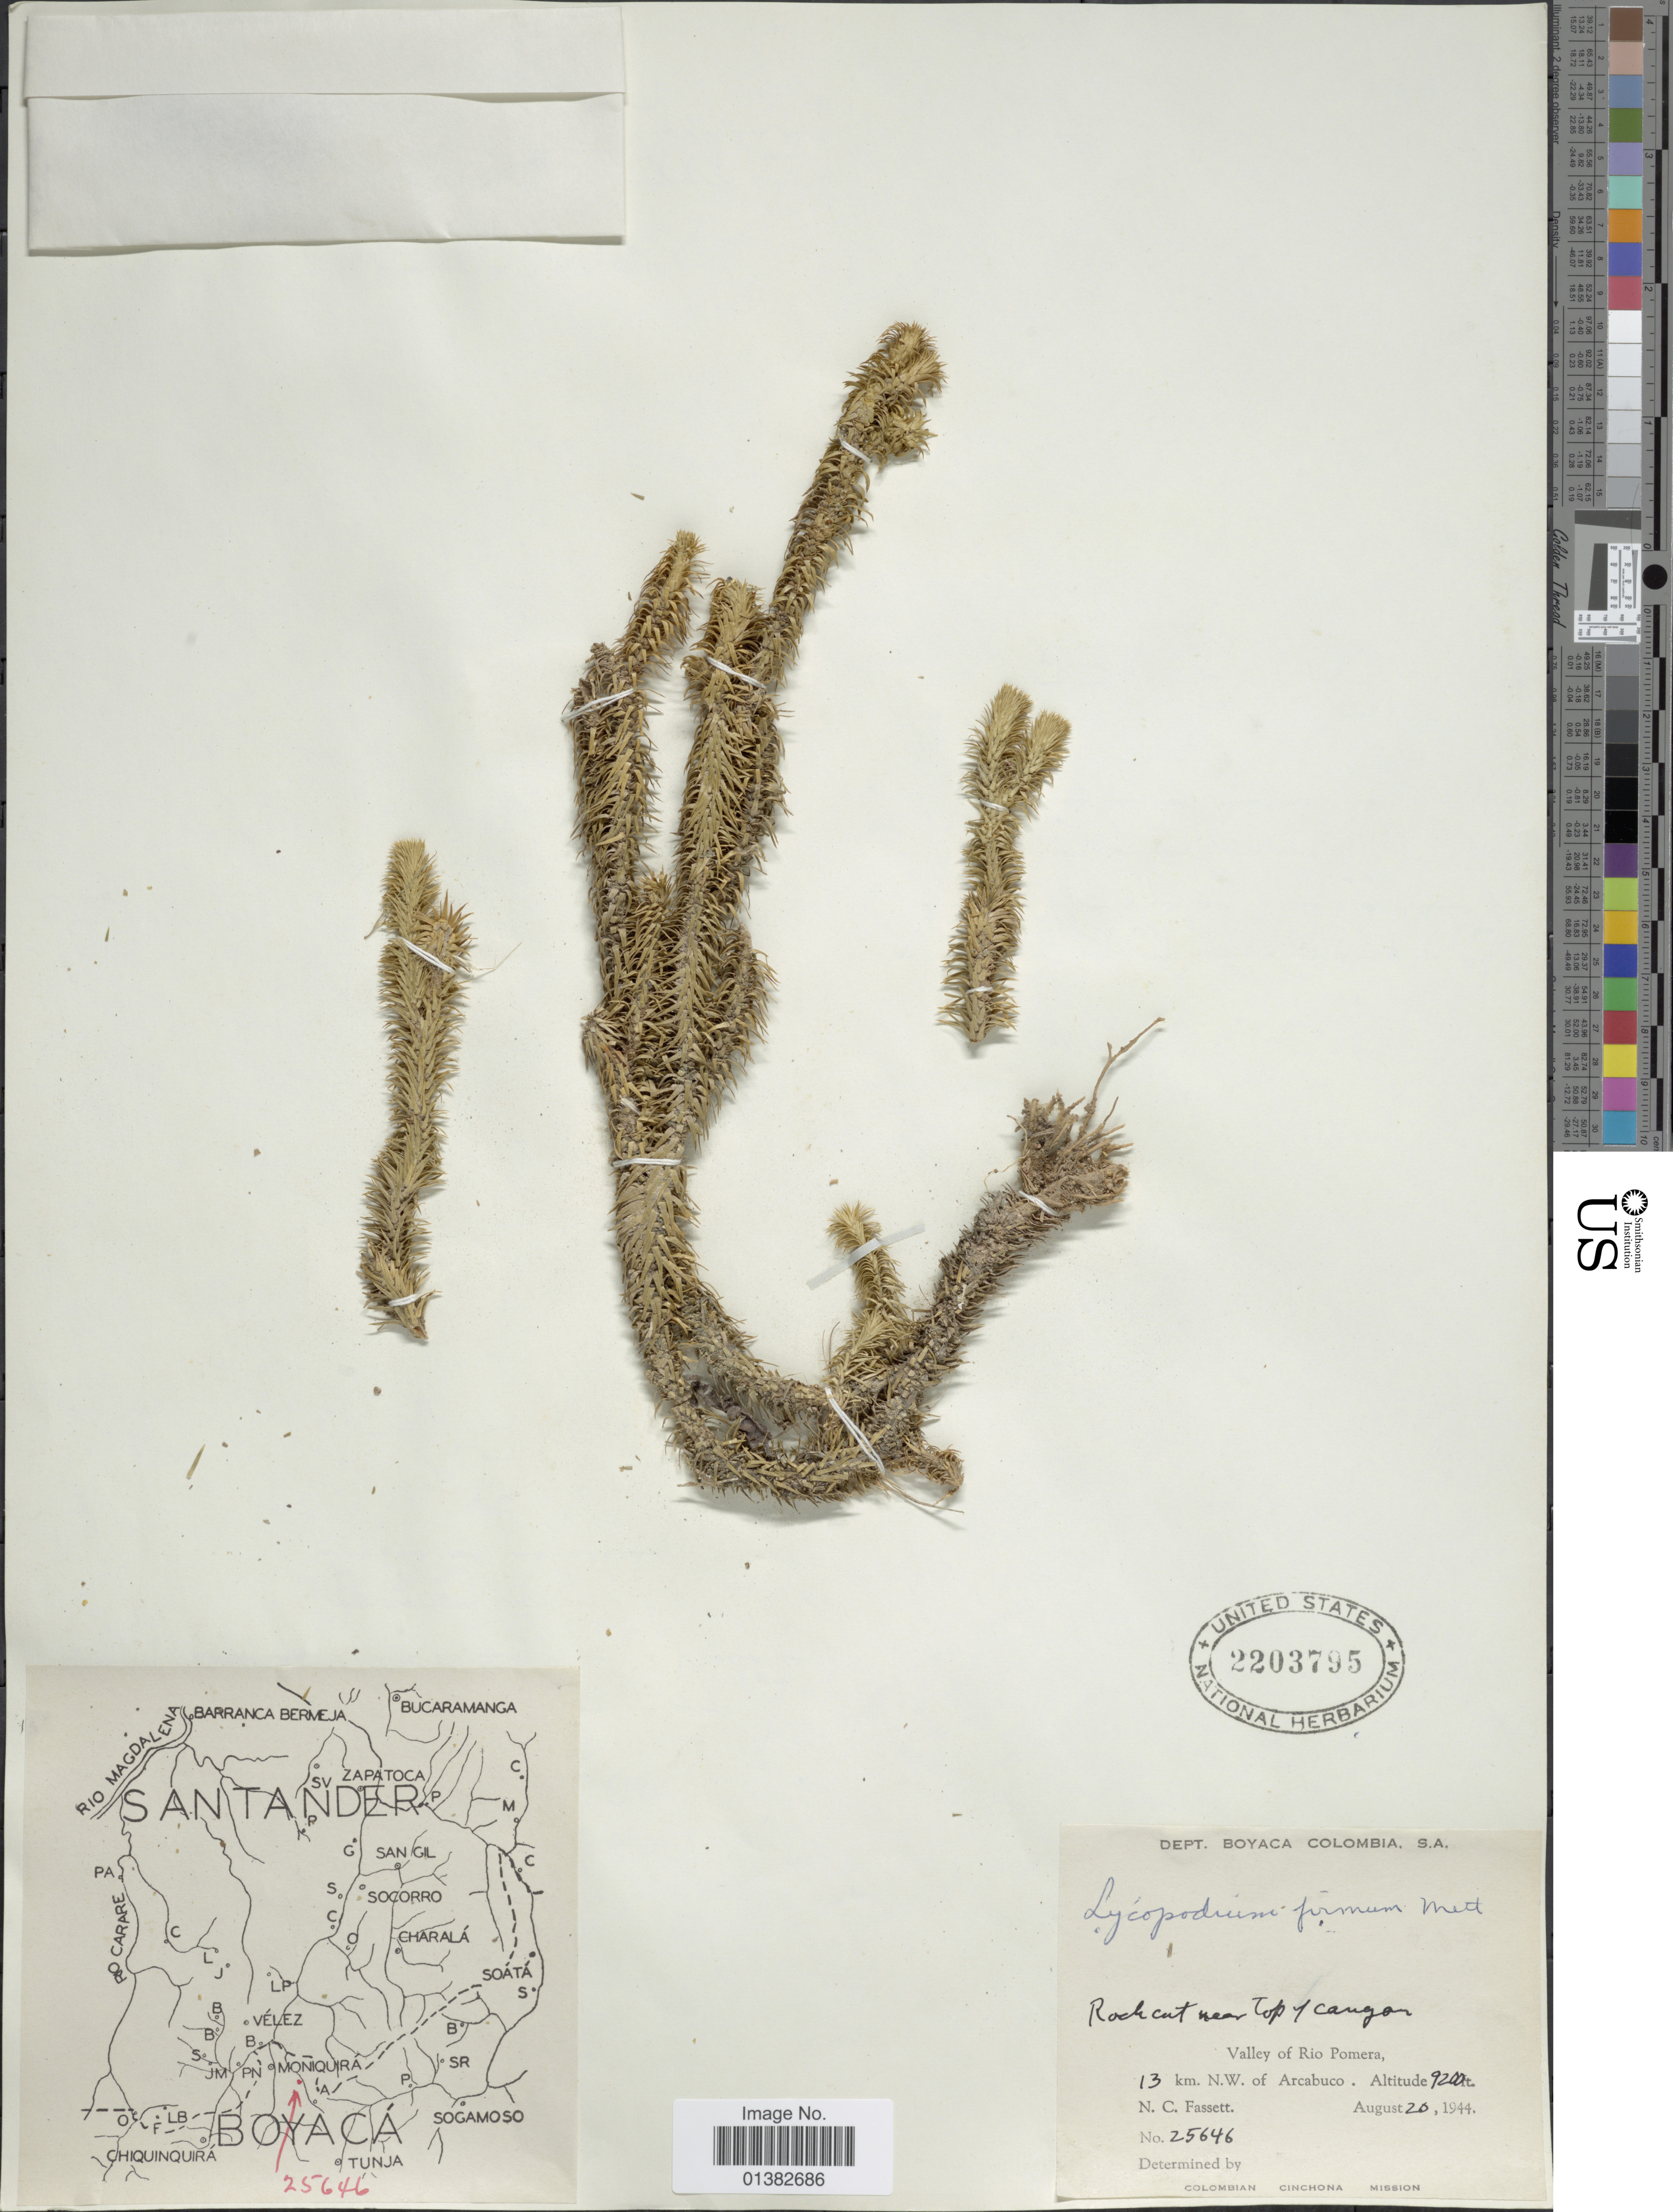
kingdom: Plantae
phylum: Tracheophyta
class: Lycopodiopsida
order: Lycopodiales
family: Lycopodiaceae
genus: Phlegmariurus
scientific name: Phlegmariurus reflexus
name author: (Lam.) B. Øllg.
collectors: N. C. Fassett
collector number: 25646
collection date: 1944-08-20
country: Colombia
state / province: Boyacá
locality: Rock cut near top of Canyon, Valley of Rio Pomera, 13 km. N.W. of Arcabuco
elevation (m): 2804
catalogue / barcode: US 2203795